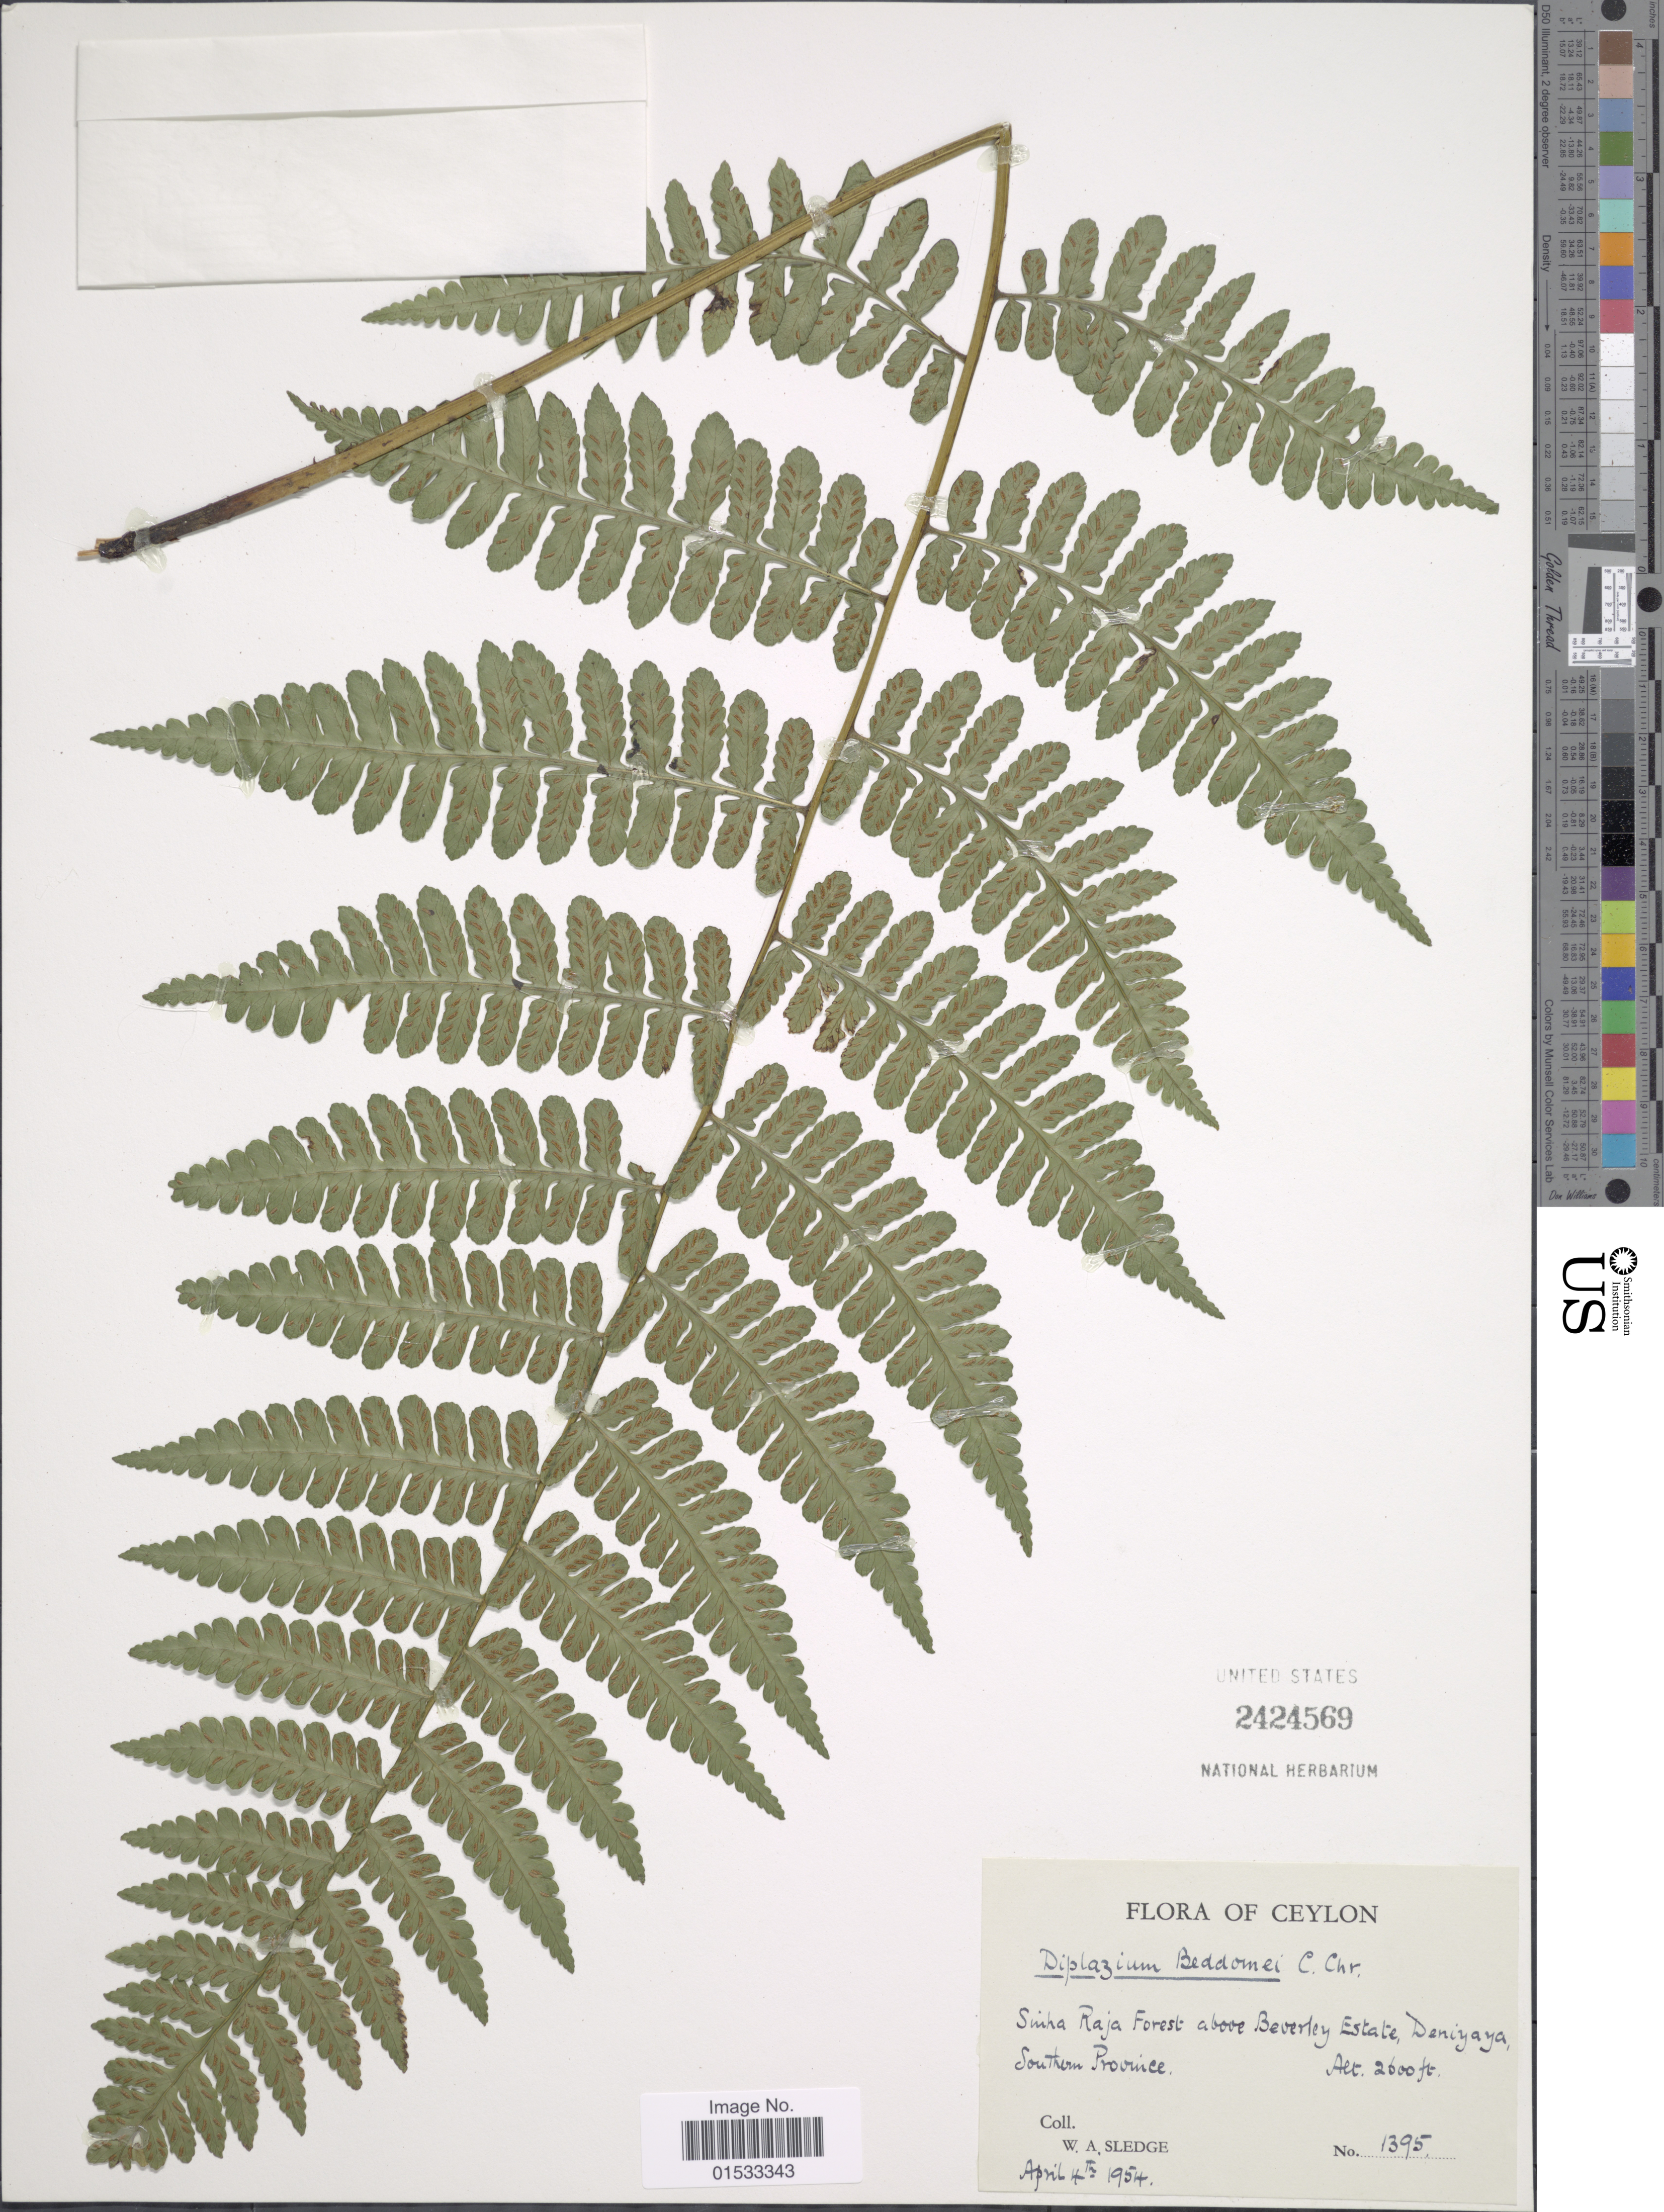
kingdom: Plantae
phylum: Tracheophyta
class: Polypodiopsida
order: Polypodiales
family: Athyriaceae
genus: Diplazium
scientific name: Diplazium beddomei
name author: C. Chr.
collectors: W. A. Sledge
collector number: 1395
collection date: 1954-04-04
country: Sri Lanka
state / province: Southern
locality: Ceylon, Sinha Raja forest above Beverly Estate, Deniyaya, Southern Province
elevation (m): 792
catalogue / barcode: US 242469